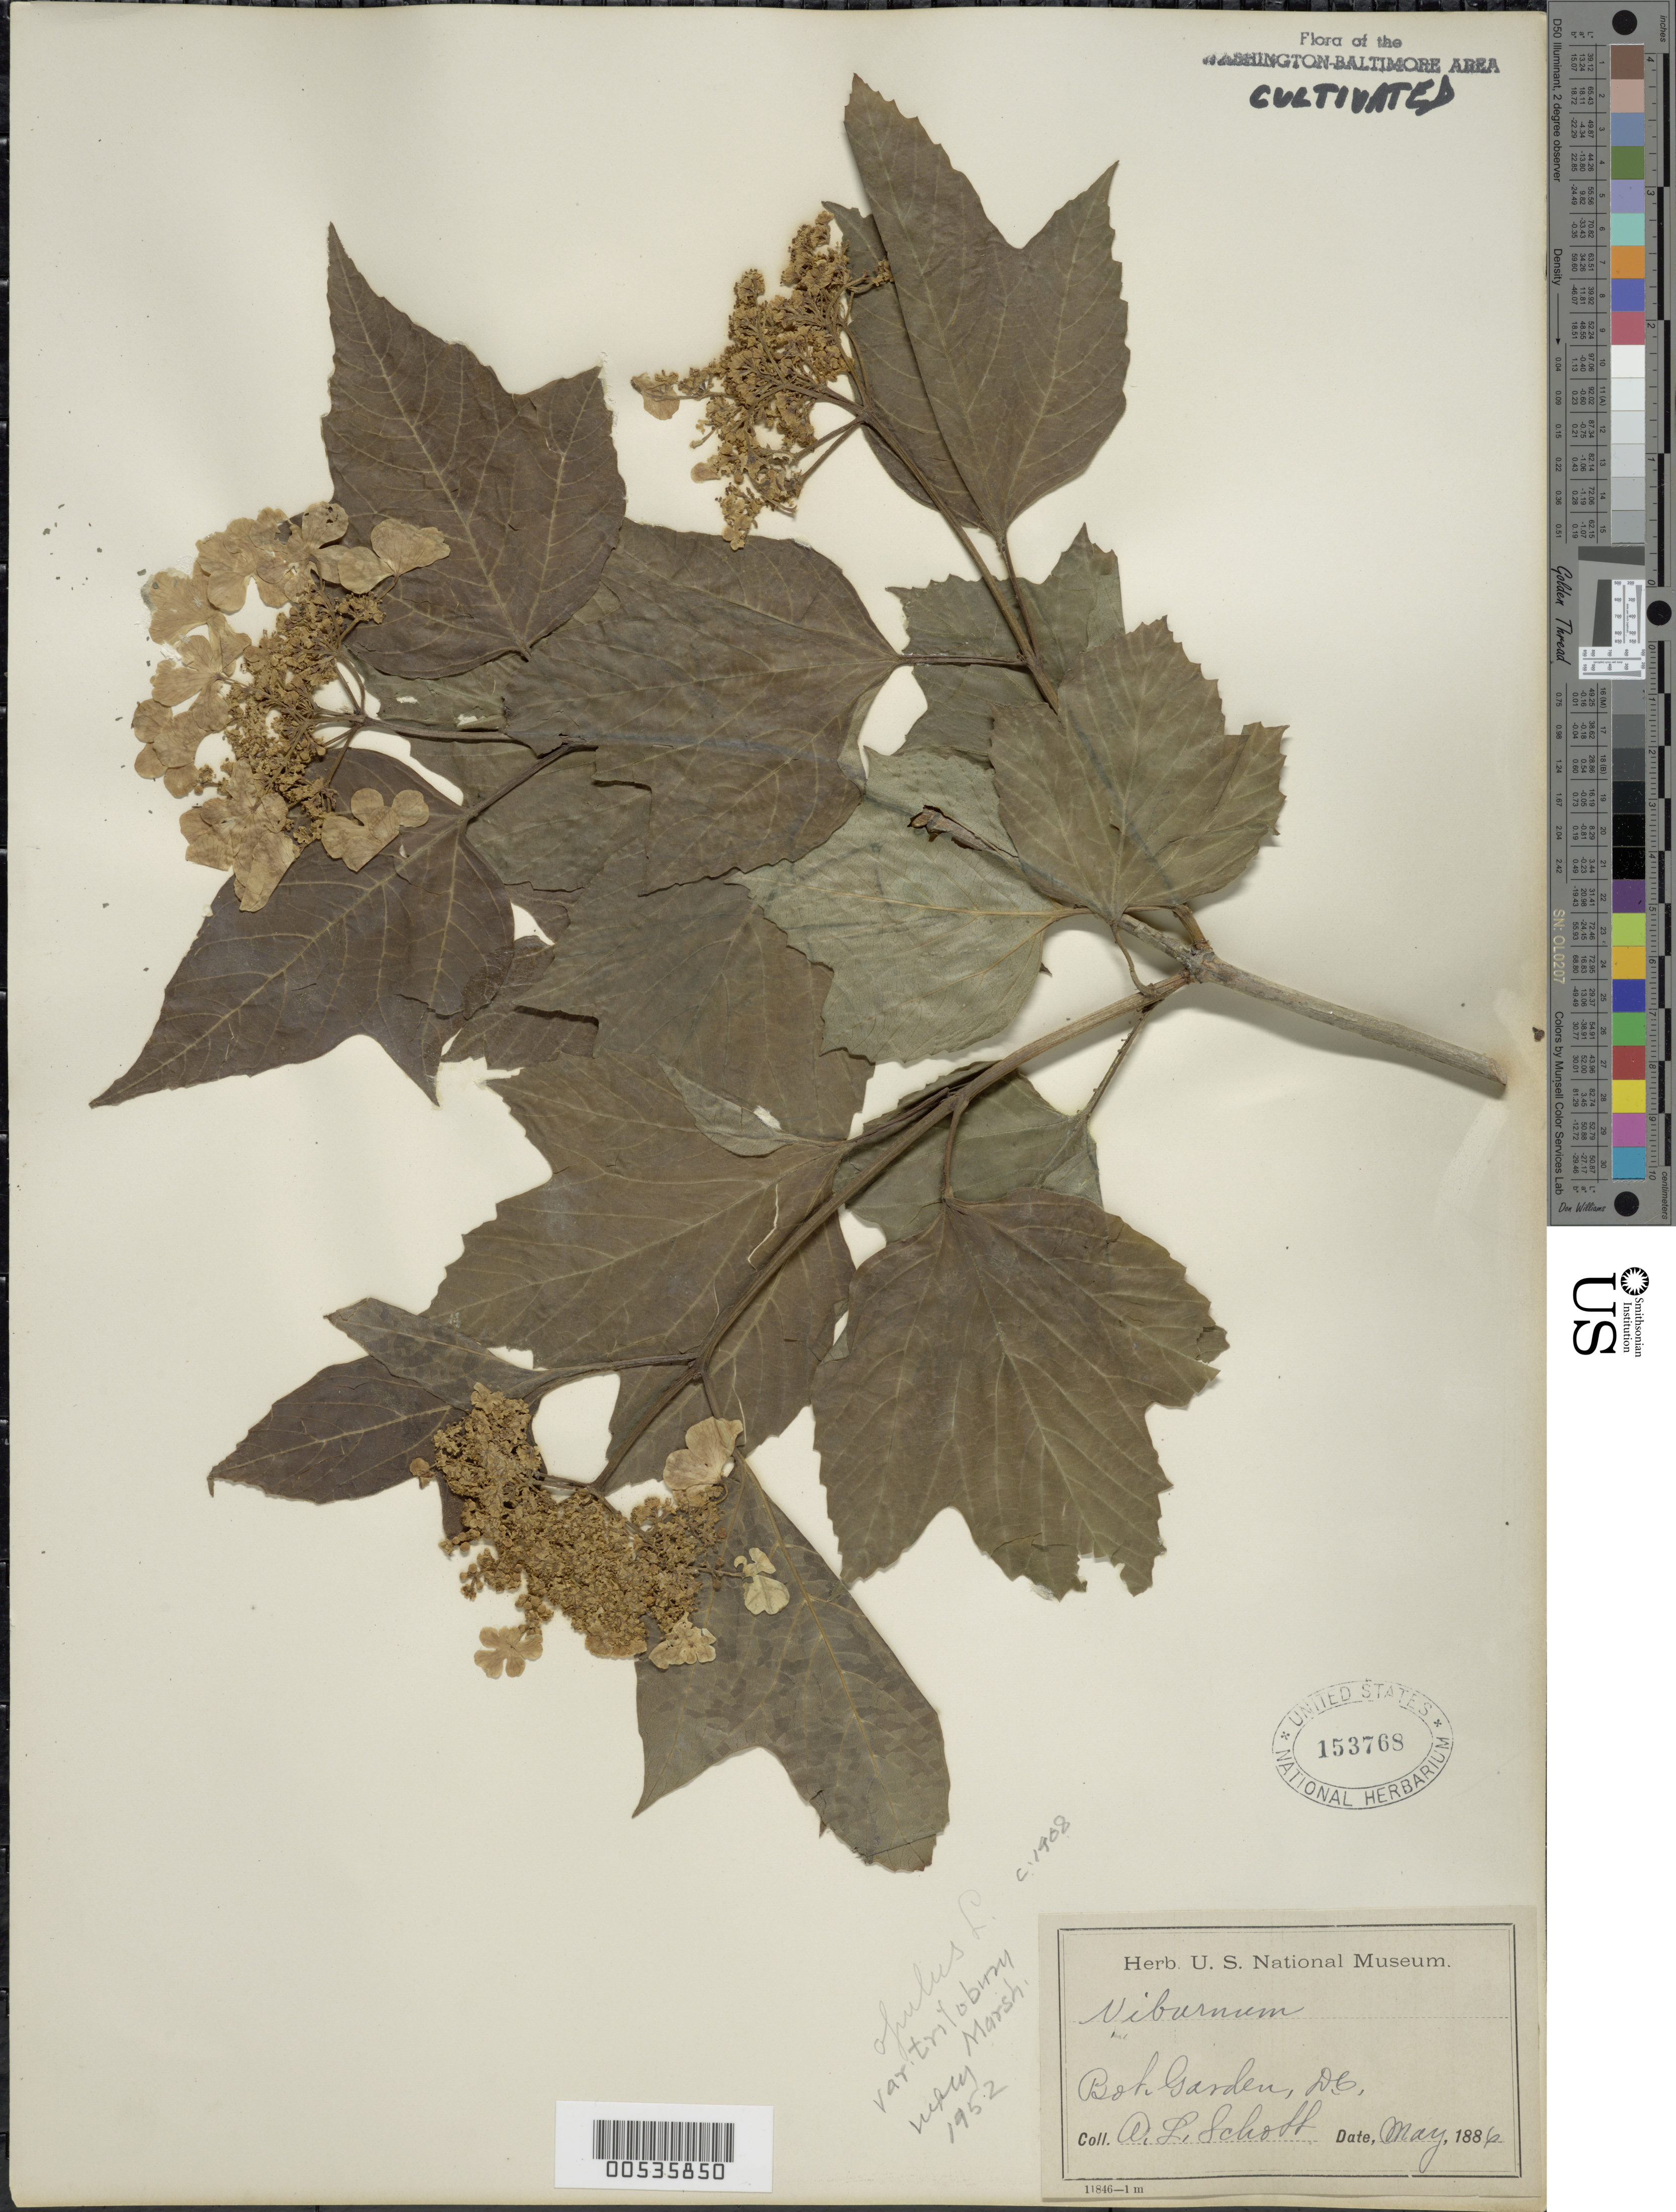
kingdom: Plantae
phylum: Tracheophyta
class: Magnoliopsida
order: Dipsacales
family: Viburnaceae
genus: Viburnum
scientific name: Viburnum opulus var. trilobum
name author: (Marshall) McAtee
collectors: A. Schoff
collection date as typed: May 1886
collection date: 1886-05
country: United States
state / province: District of Columbia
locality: Washington DC Area, Botanical garden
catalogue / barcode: US 153768